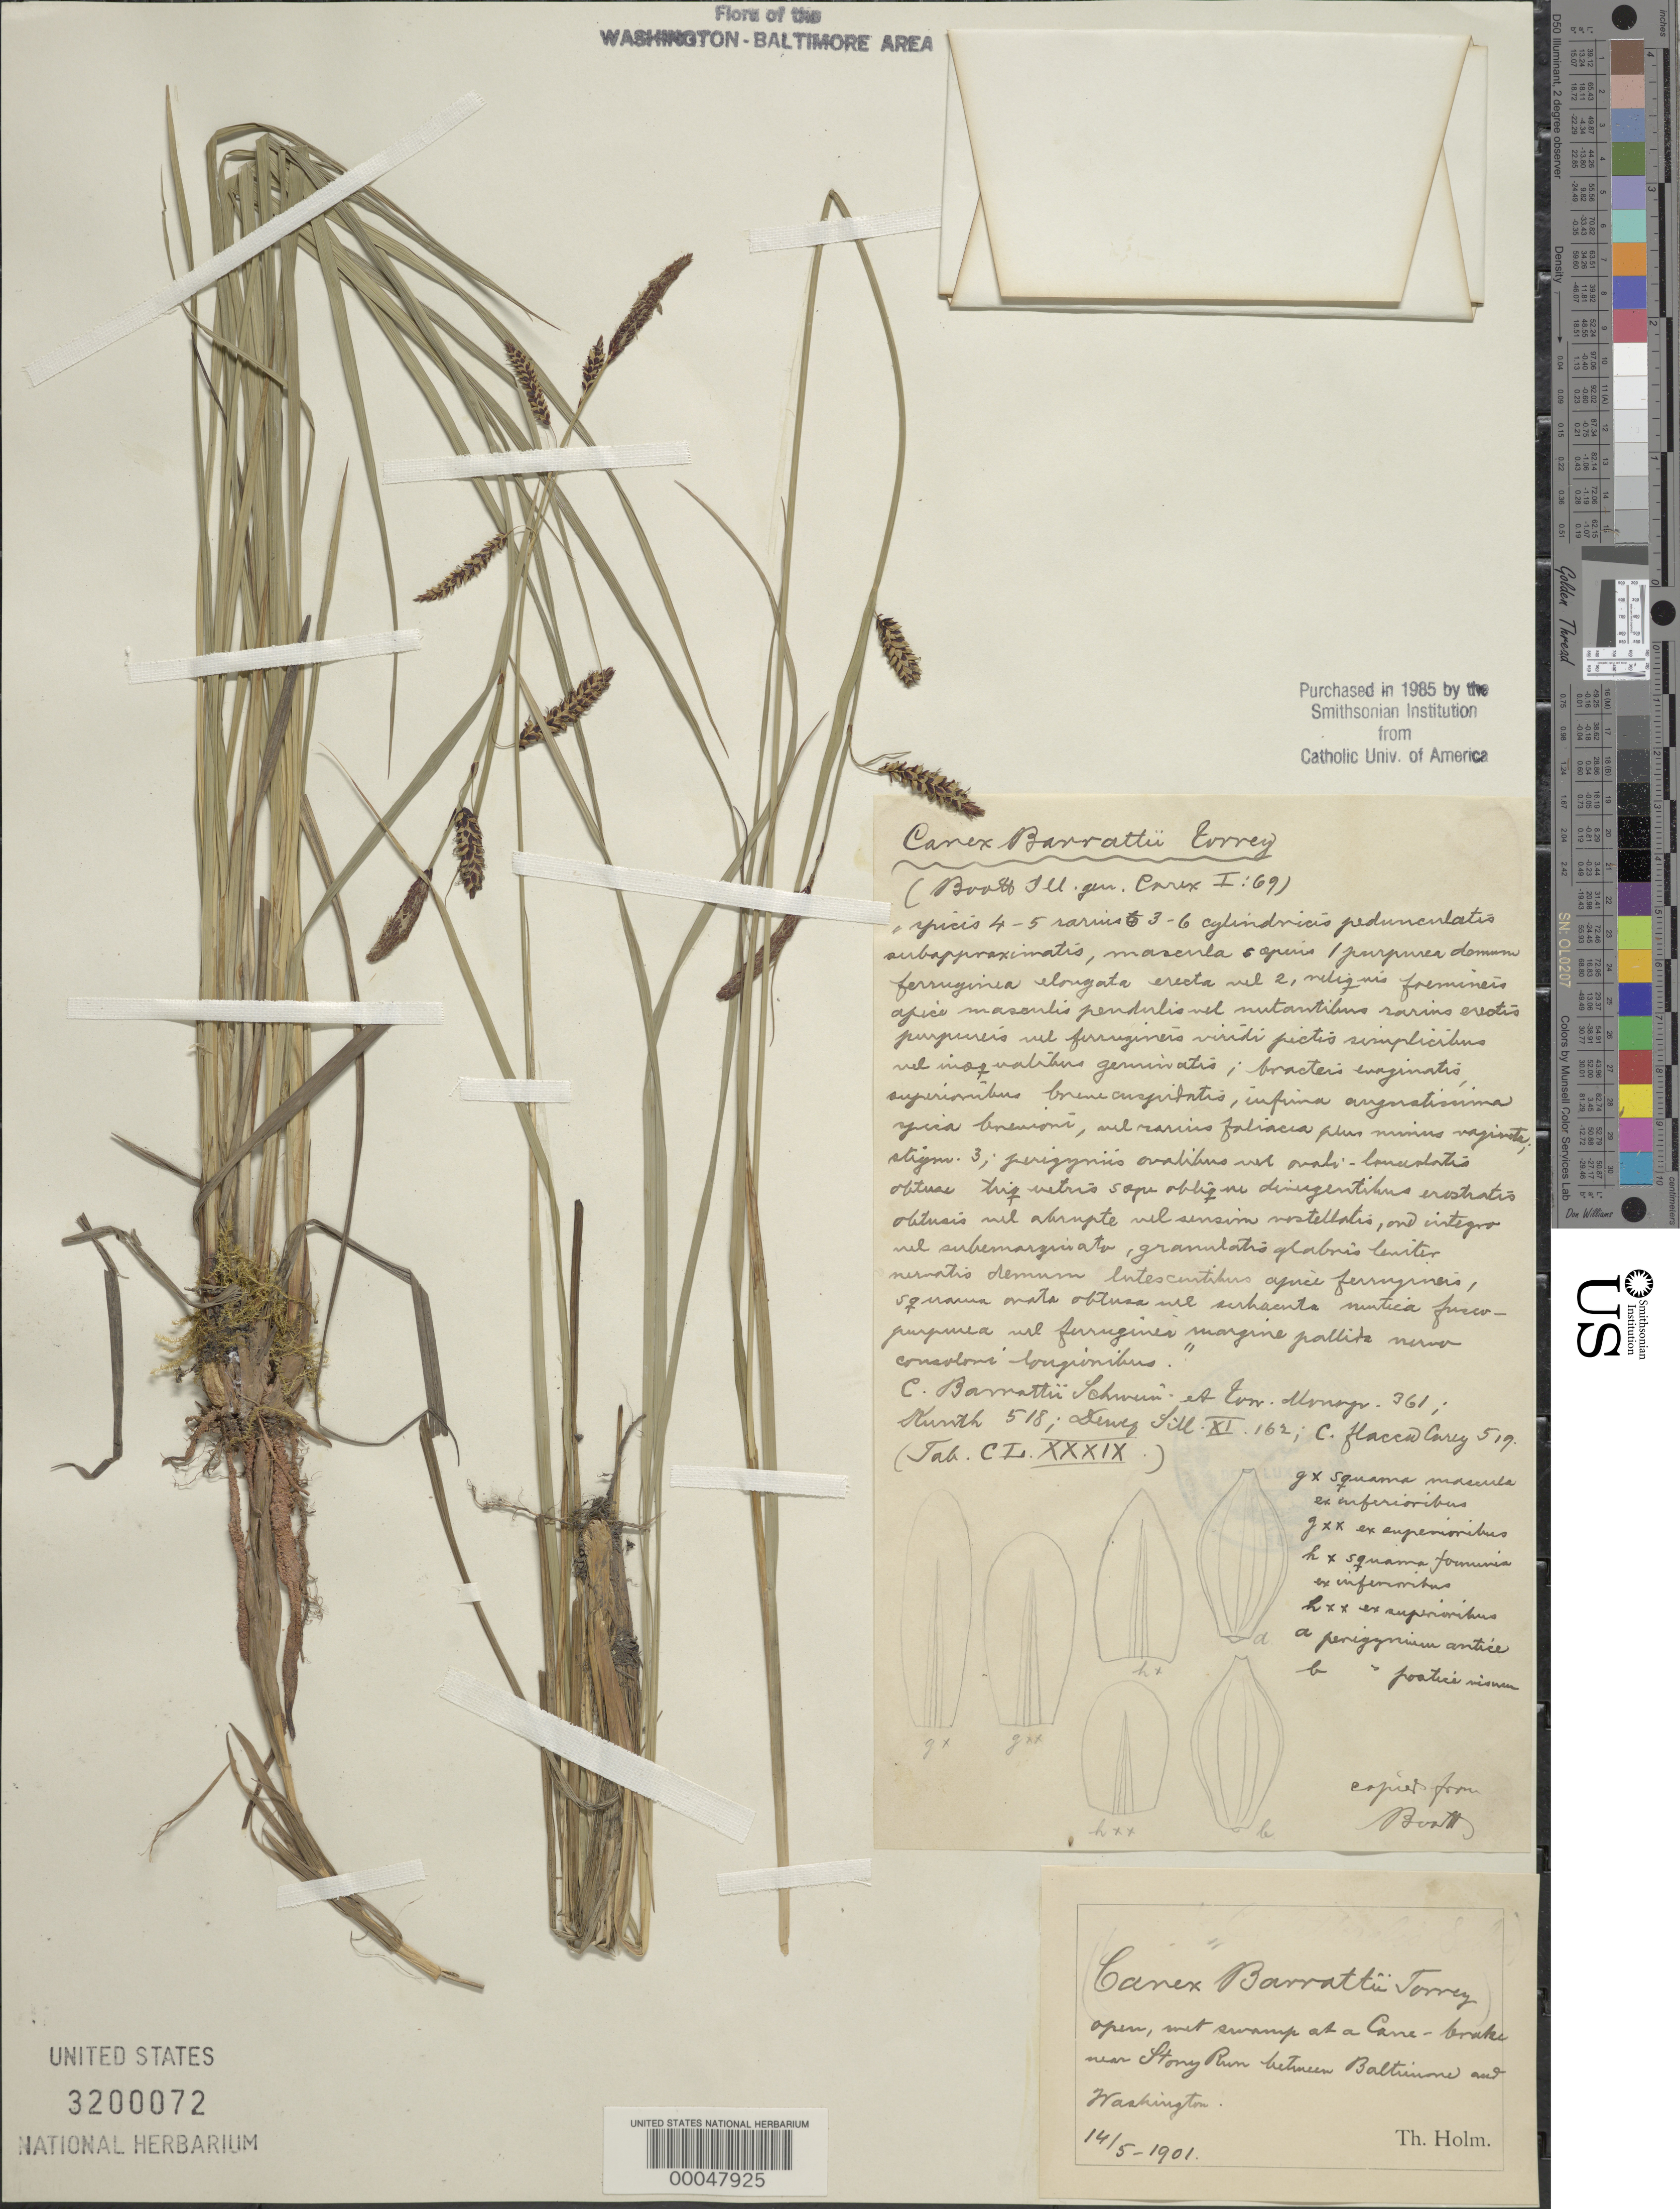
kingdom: Plantae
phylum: Tracheophyta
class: Liliopsida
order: Poales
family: Cyperaceae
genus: Carex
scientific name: Carex barrattii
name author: Torr. ex Schwein.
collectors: T. Holm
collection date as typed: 14 May 1901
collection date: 1901-05-14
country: United States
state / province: Maryland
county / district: Baltimore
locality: Near Stoney Run, between Baltimore and Washington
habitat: Open, wet swamp at a cane-brake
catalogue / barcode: US 3200072